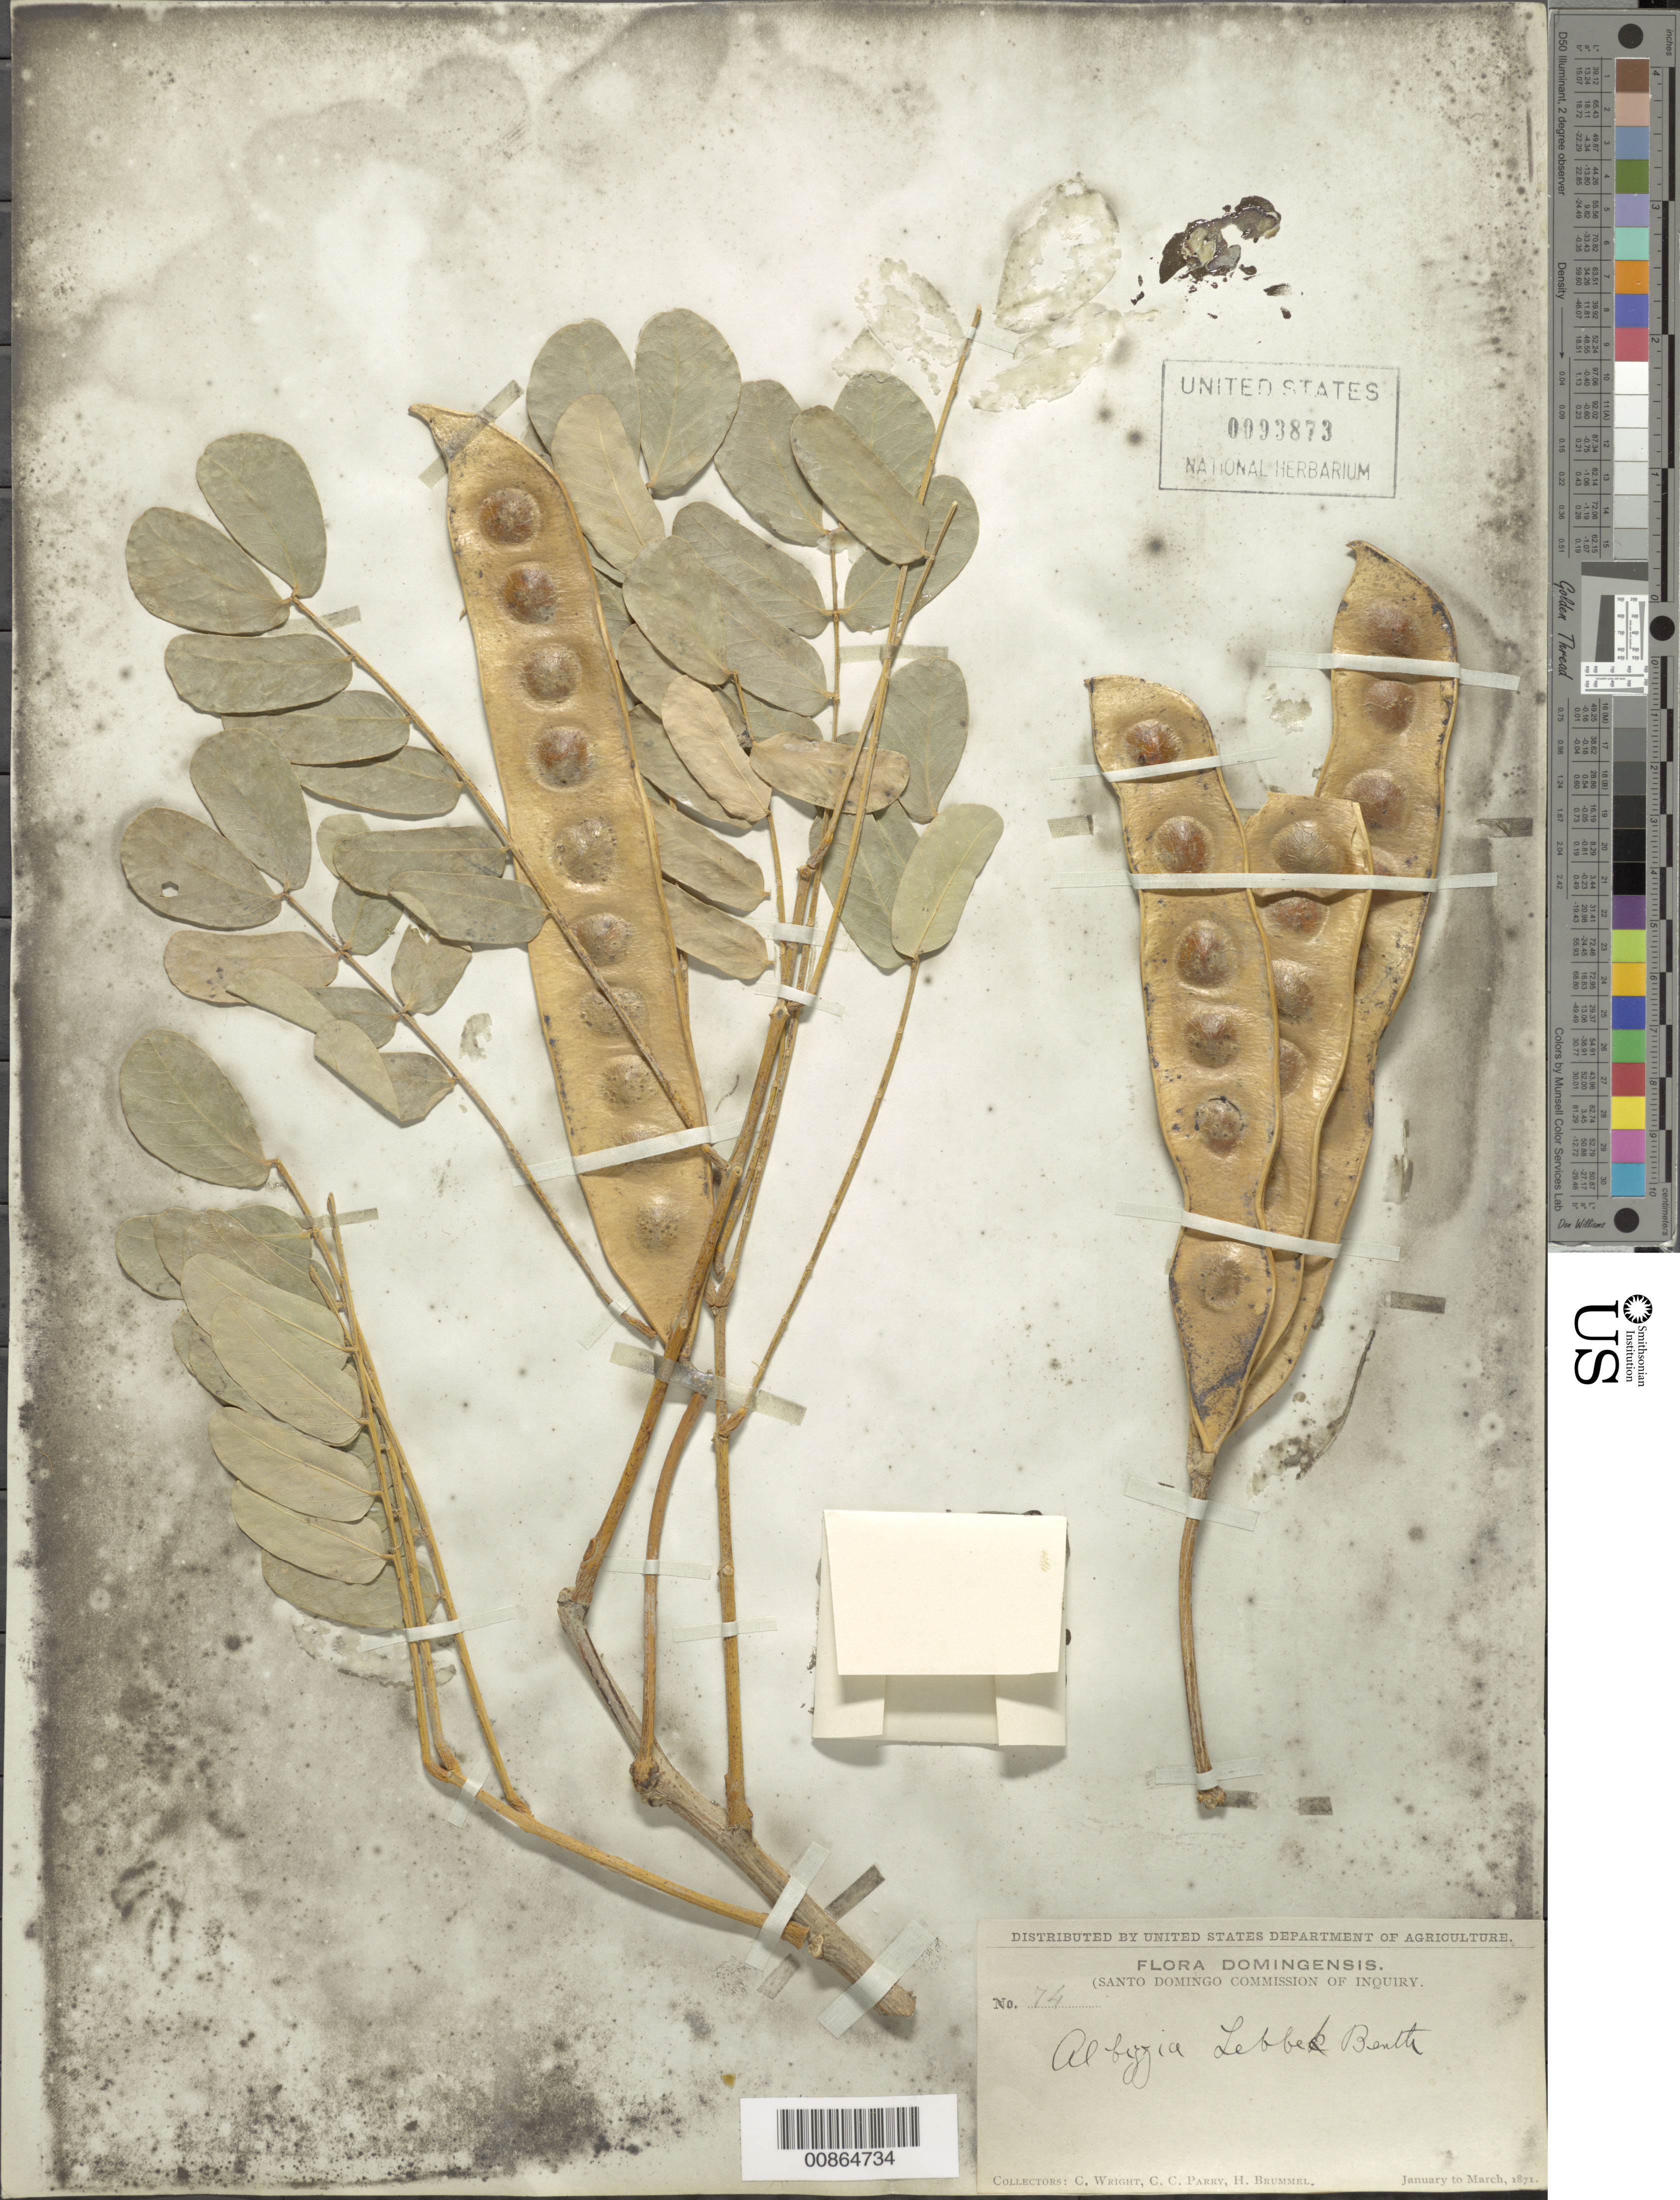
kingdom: Plantae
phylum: Tracheophyta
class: Magnoliopsida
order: Fabales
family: Fabaceae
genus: Albizia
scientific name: Albizia lebbeck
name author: (L.) Benth.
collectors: C. Wright, C. C. Parry & H. Brummel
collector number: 74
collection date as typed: Jan 1871 to -- Mar 1871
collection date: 1871-01/1871-03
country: Dominican Republic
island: Hispaniola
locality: Dominican Republic.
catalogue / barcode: US 93873